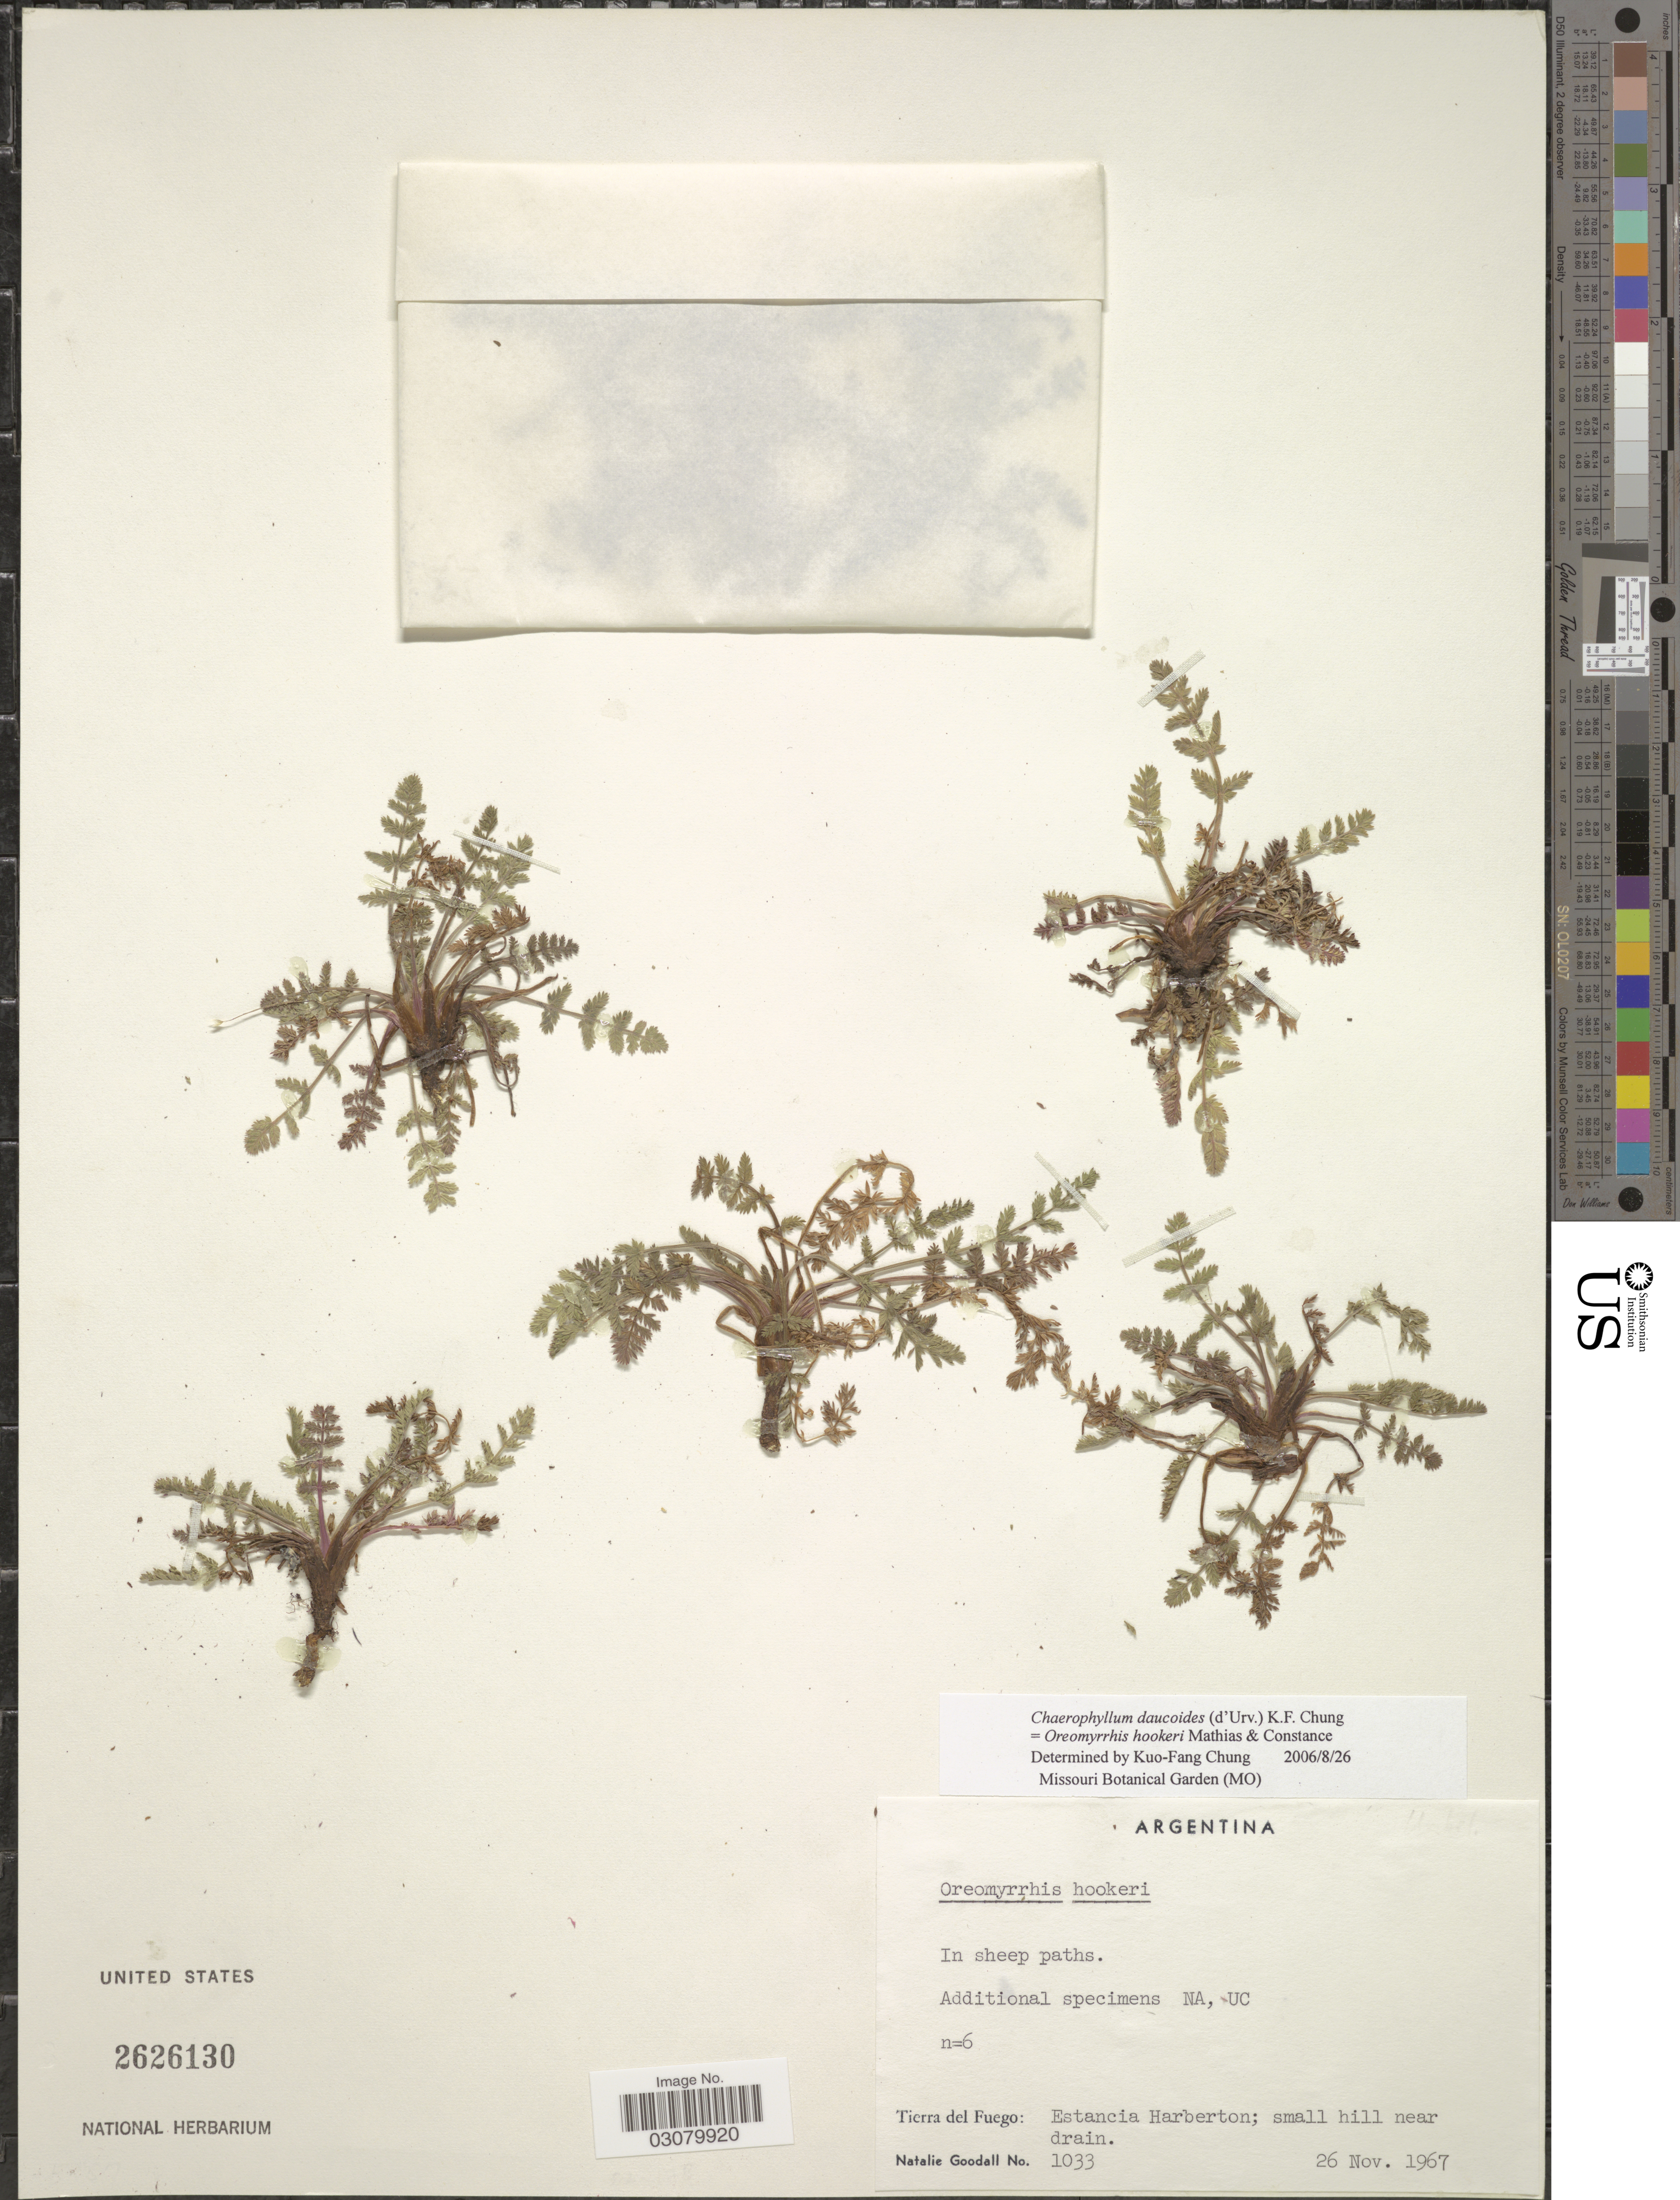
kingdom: Plantae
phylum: Tracheophyta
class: Magnoliopsida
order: Apiales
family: Apiaceae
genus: Oreomyrrhis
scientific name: Oreomyrrhis hookeri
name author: Mathias & Constance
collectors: N. Goodall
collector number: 1033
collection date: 1967-11-26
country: Argentina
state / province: Tierra del Fuego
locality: Estancia Harberton; small hill near drain.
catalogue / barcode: US 2626130